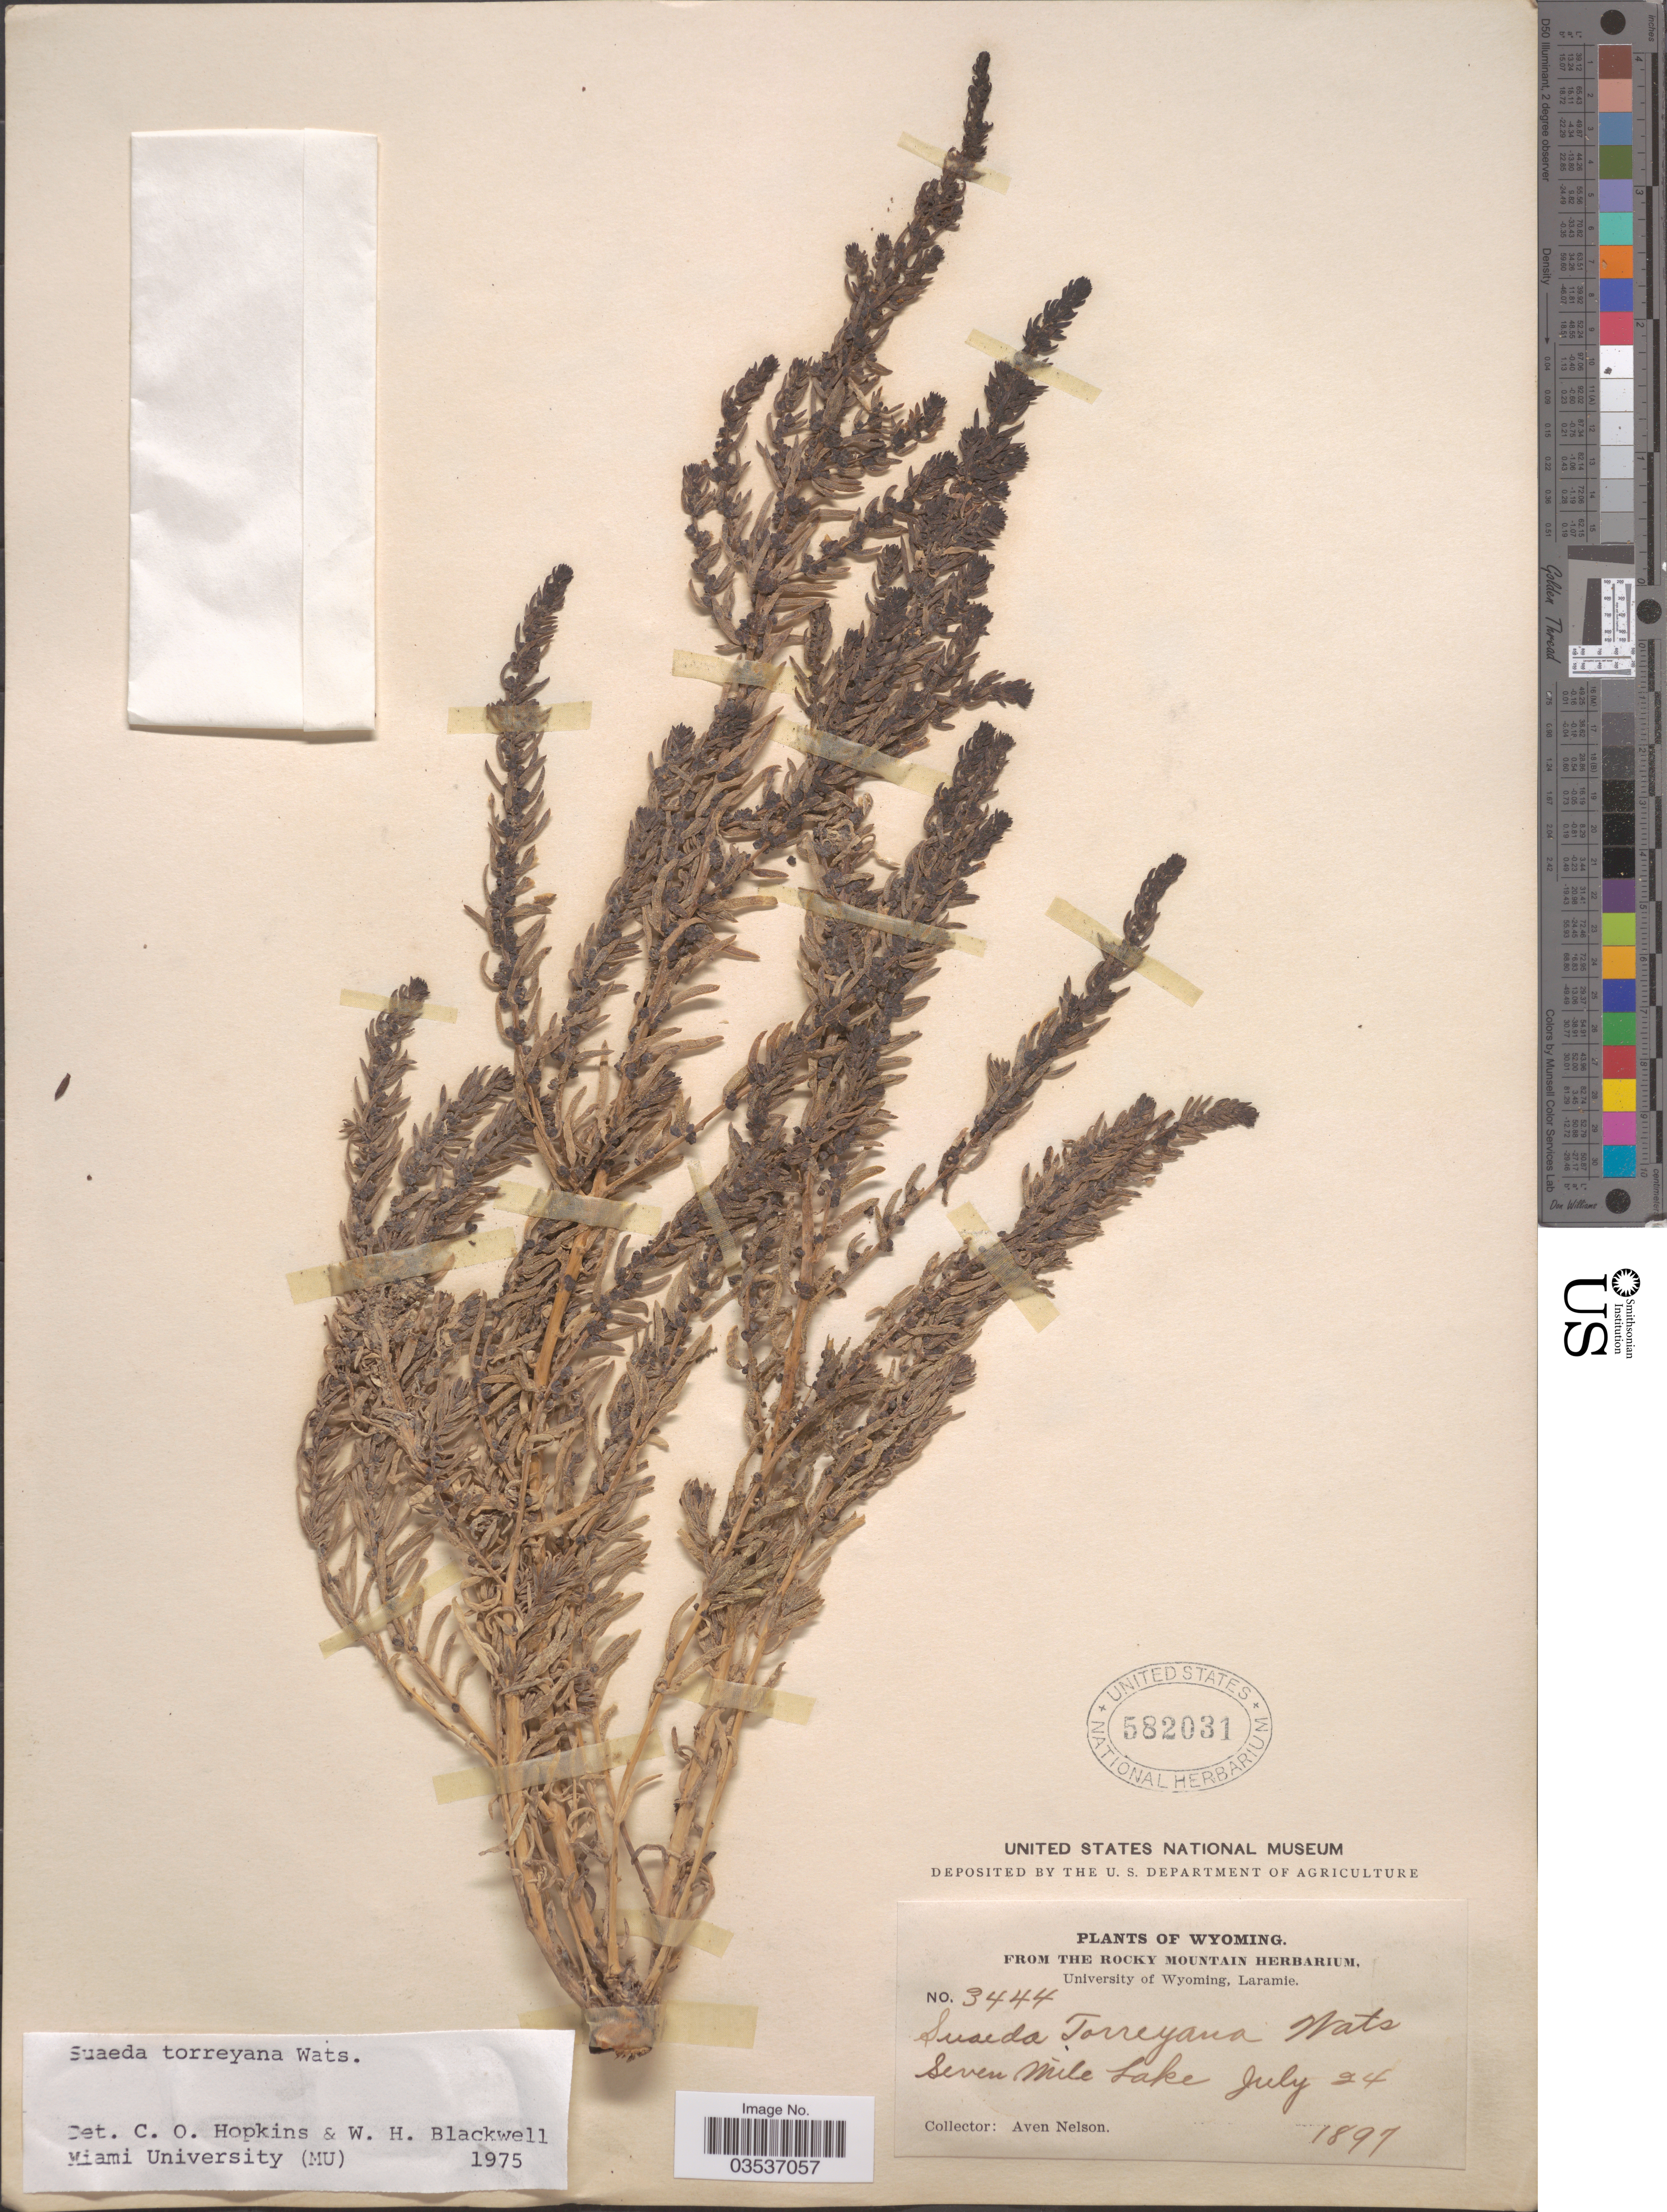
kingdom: Plantae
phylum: Tracheophyta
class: Magnoliopsida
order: Caryophyllales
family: Amaranthaceae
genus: Suaeda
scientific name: Suaeda torreyana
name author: S. Watson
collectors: A. Nelson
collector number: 3444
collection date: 1897-07-24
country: United States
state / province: Wyoming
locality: Seven Mile Lake.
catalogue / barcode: US 582031